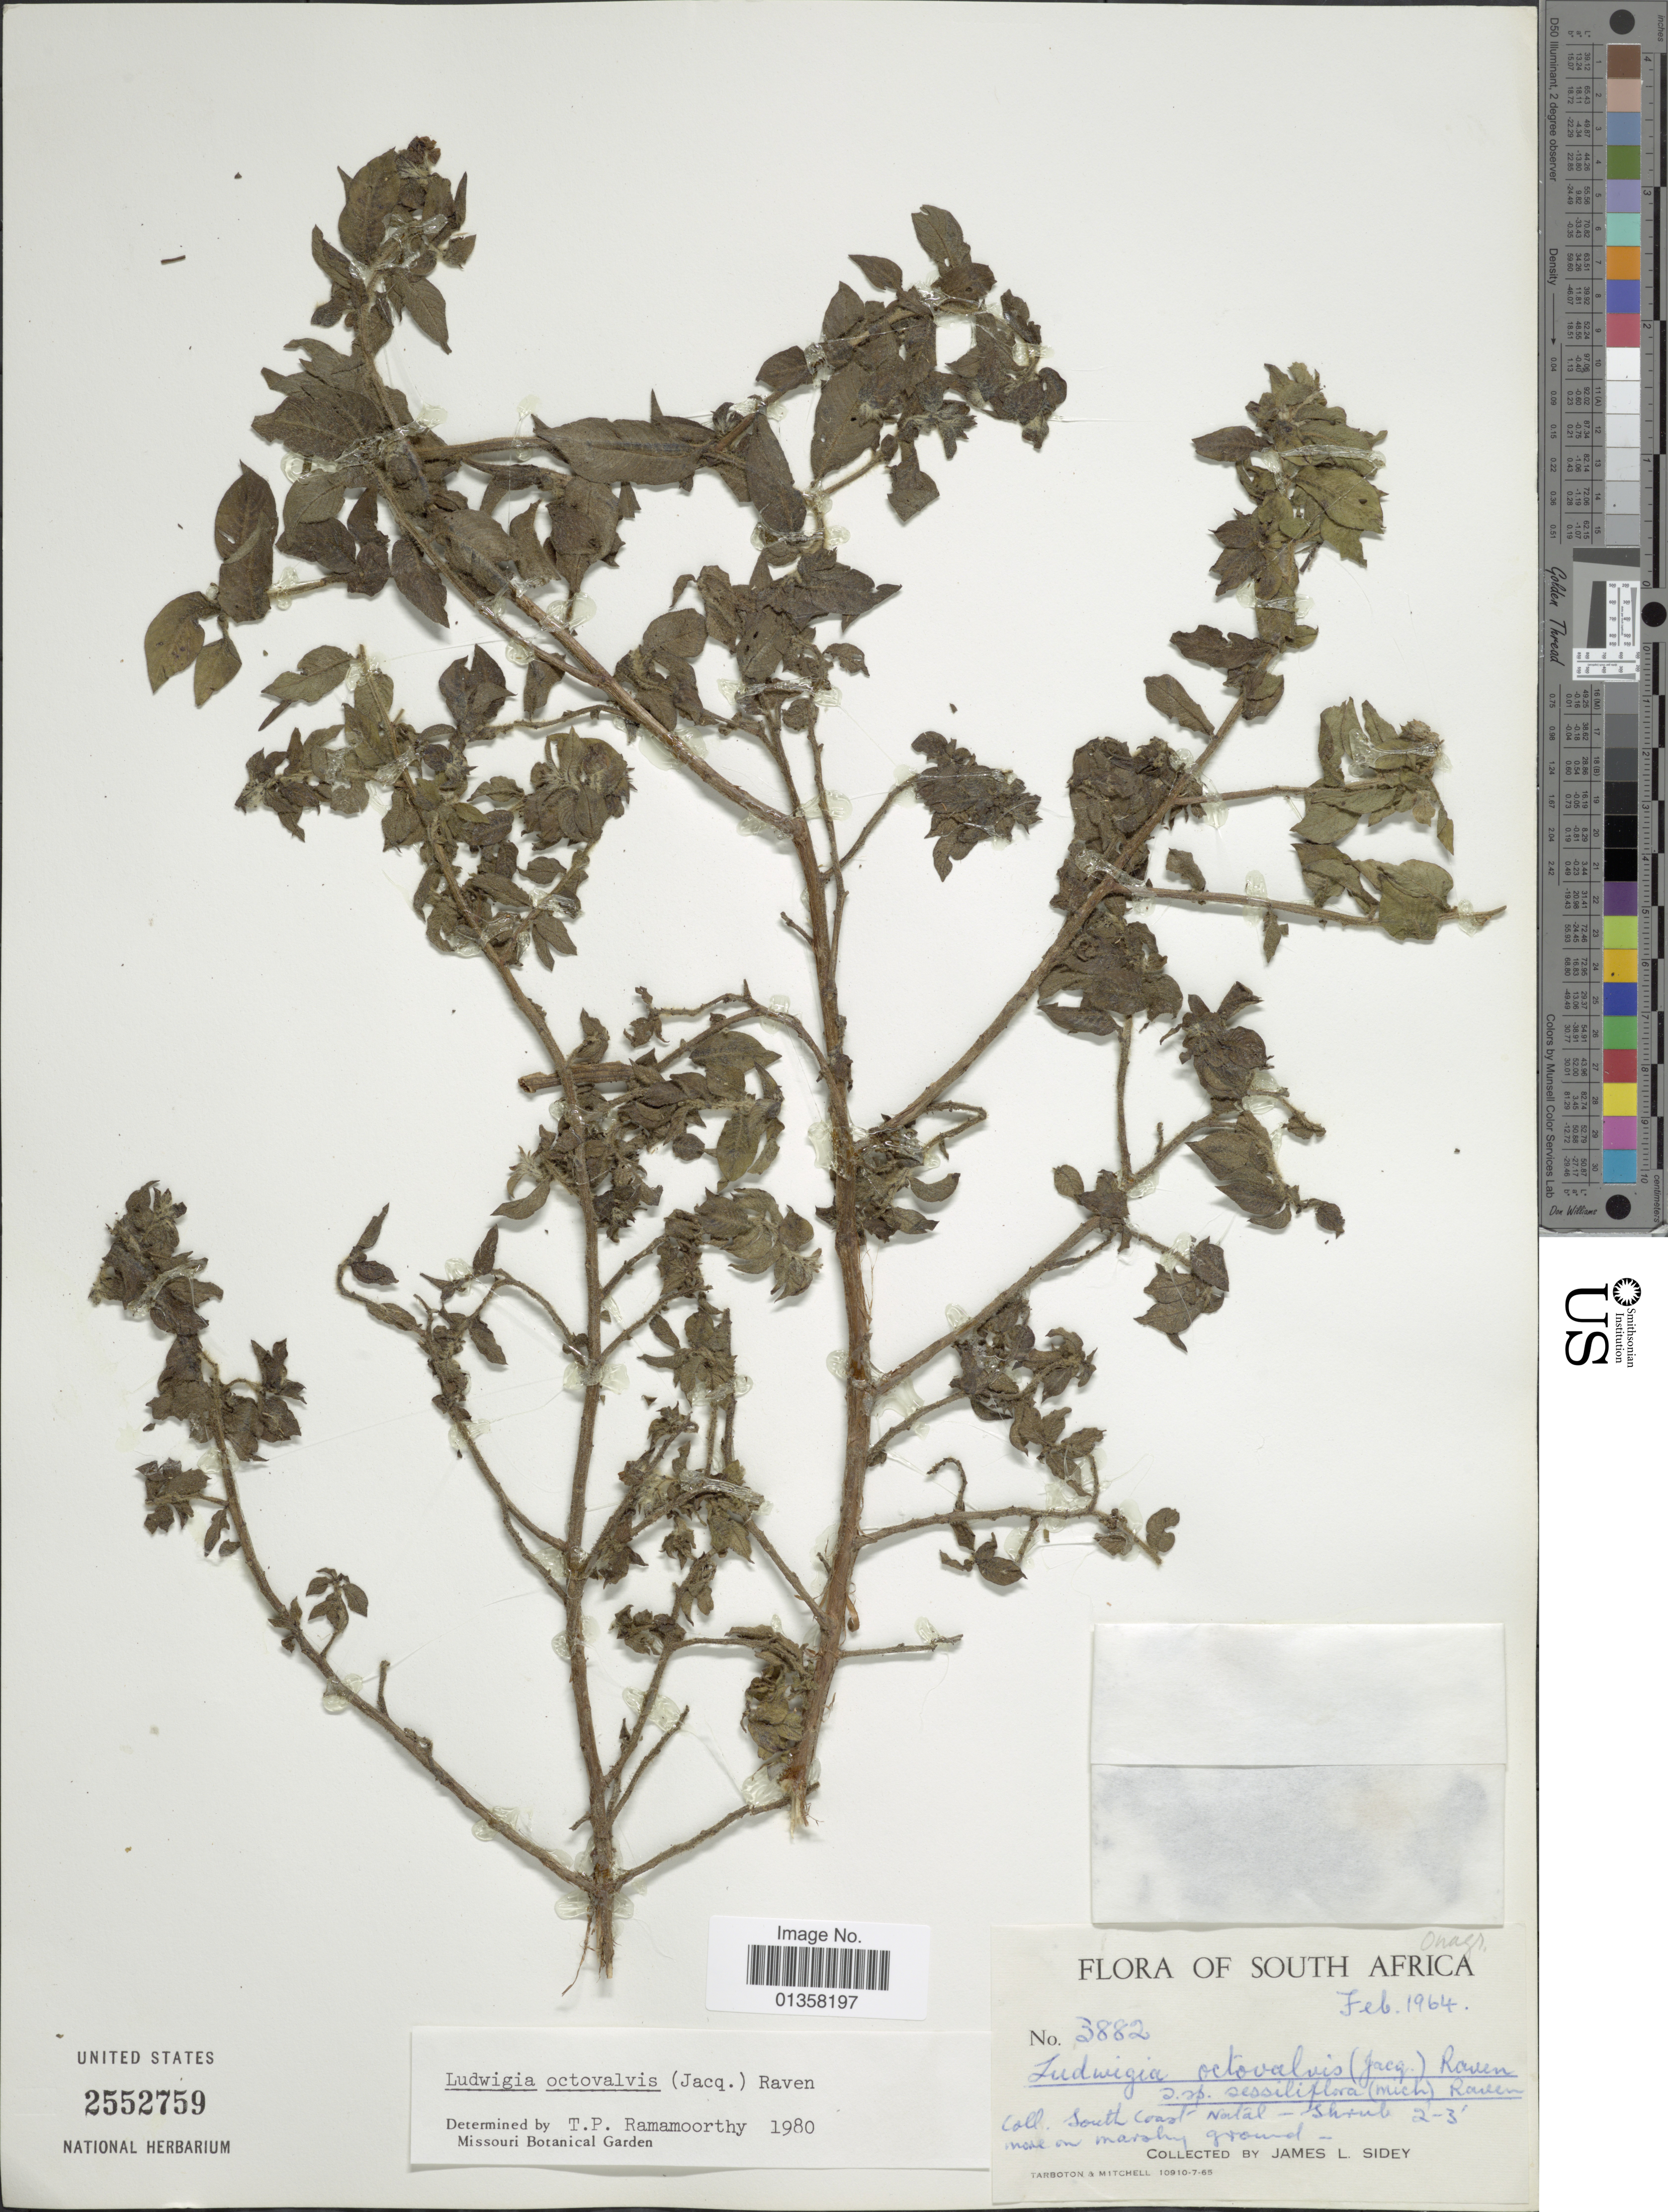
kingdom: Plantae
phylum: Tracheophyta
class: Magnoliopsida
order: Myrtales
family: Onagraceae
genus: Ludwigia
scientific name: Ludwigia octovalvis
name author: (Jacq.) P.H. Raven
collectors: J. L. Sidey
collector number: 3882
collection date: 1964-02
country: South Africa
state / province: KwaZulu-Natal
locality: South Coast Natal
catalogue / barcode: US 2552759